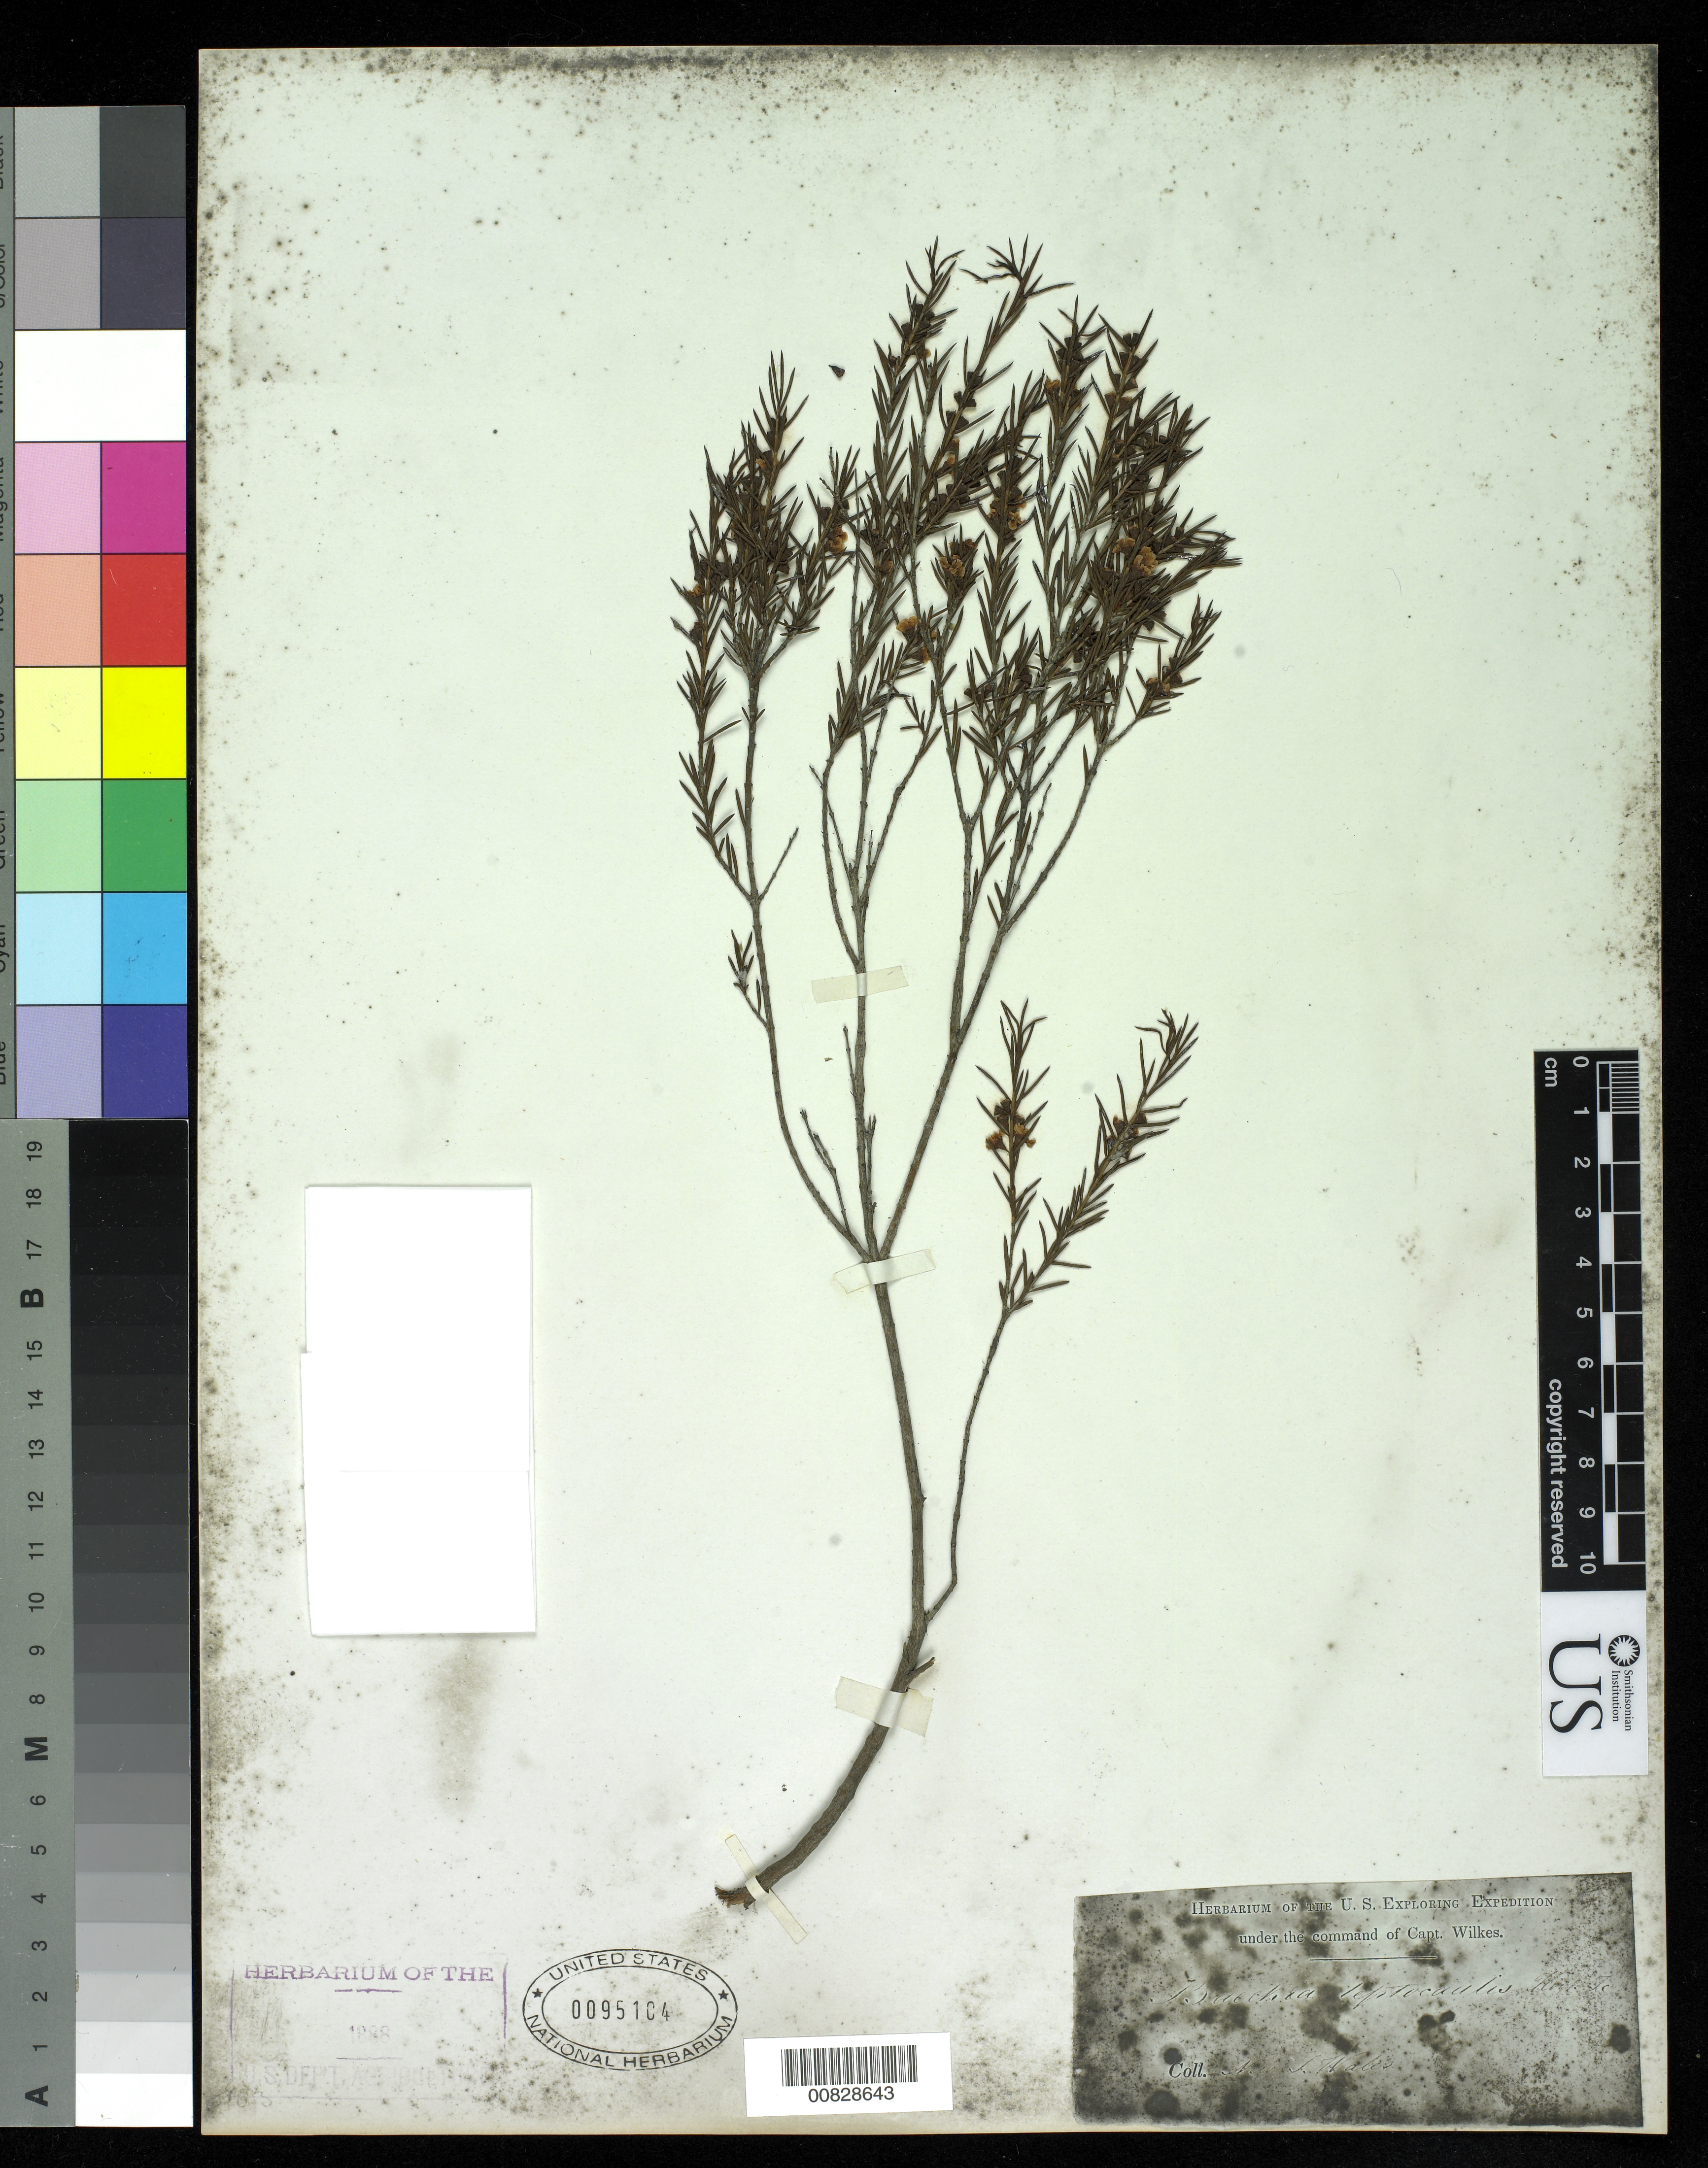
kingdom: Plantae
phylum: Tracheophyta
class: Magnoliopsida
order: Myrtales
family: Myrtaceae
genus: Baeckea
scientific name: Baeckea leptocaulis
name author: Hook. f.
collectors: Wilkes Explor. Exped.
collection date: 1838/1842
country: Australia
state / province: New South Wales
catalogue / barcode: US 95104